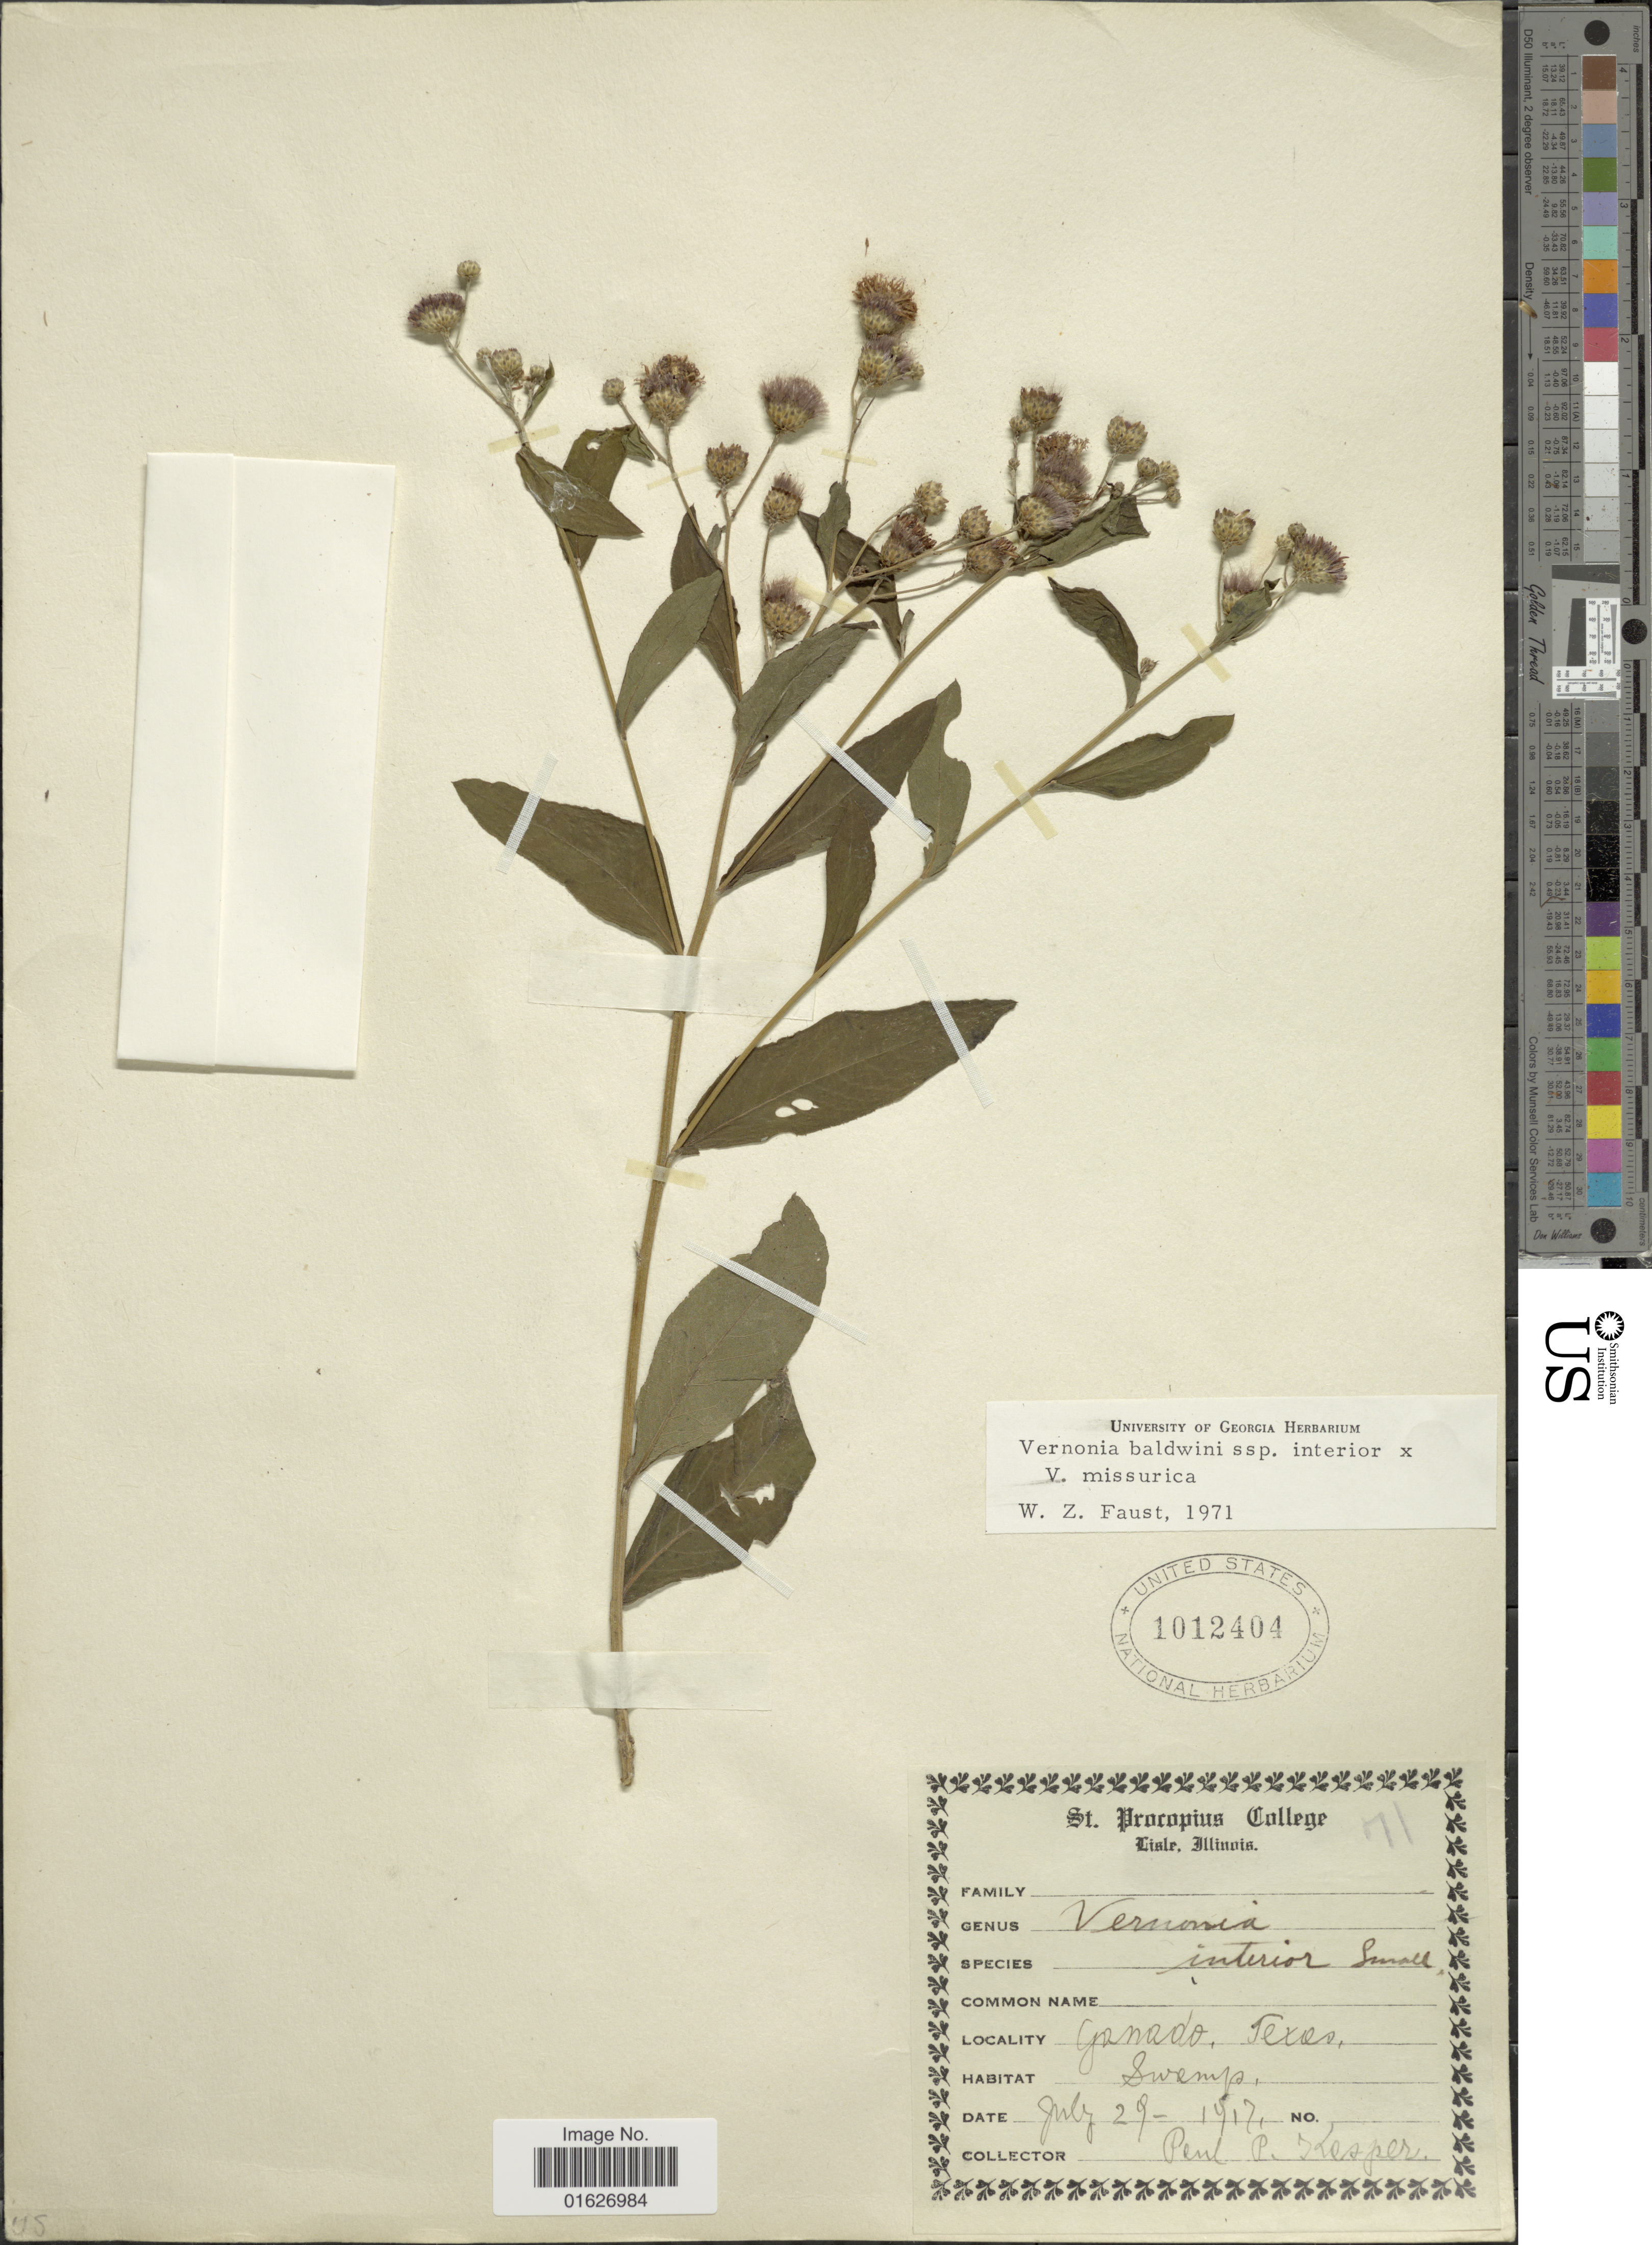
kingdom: Plantae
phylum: Tracheophyta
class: Magnoliopsida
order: Asterales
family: Asteraceae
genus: Vernonia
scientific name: Vernonia baldwinii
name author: Torr.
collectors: P. Kesper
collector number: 71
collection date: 1917-07-29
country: United States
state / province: Texas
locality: Ganado.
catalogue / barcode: US 1012404